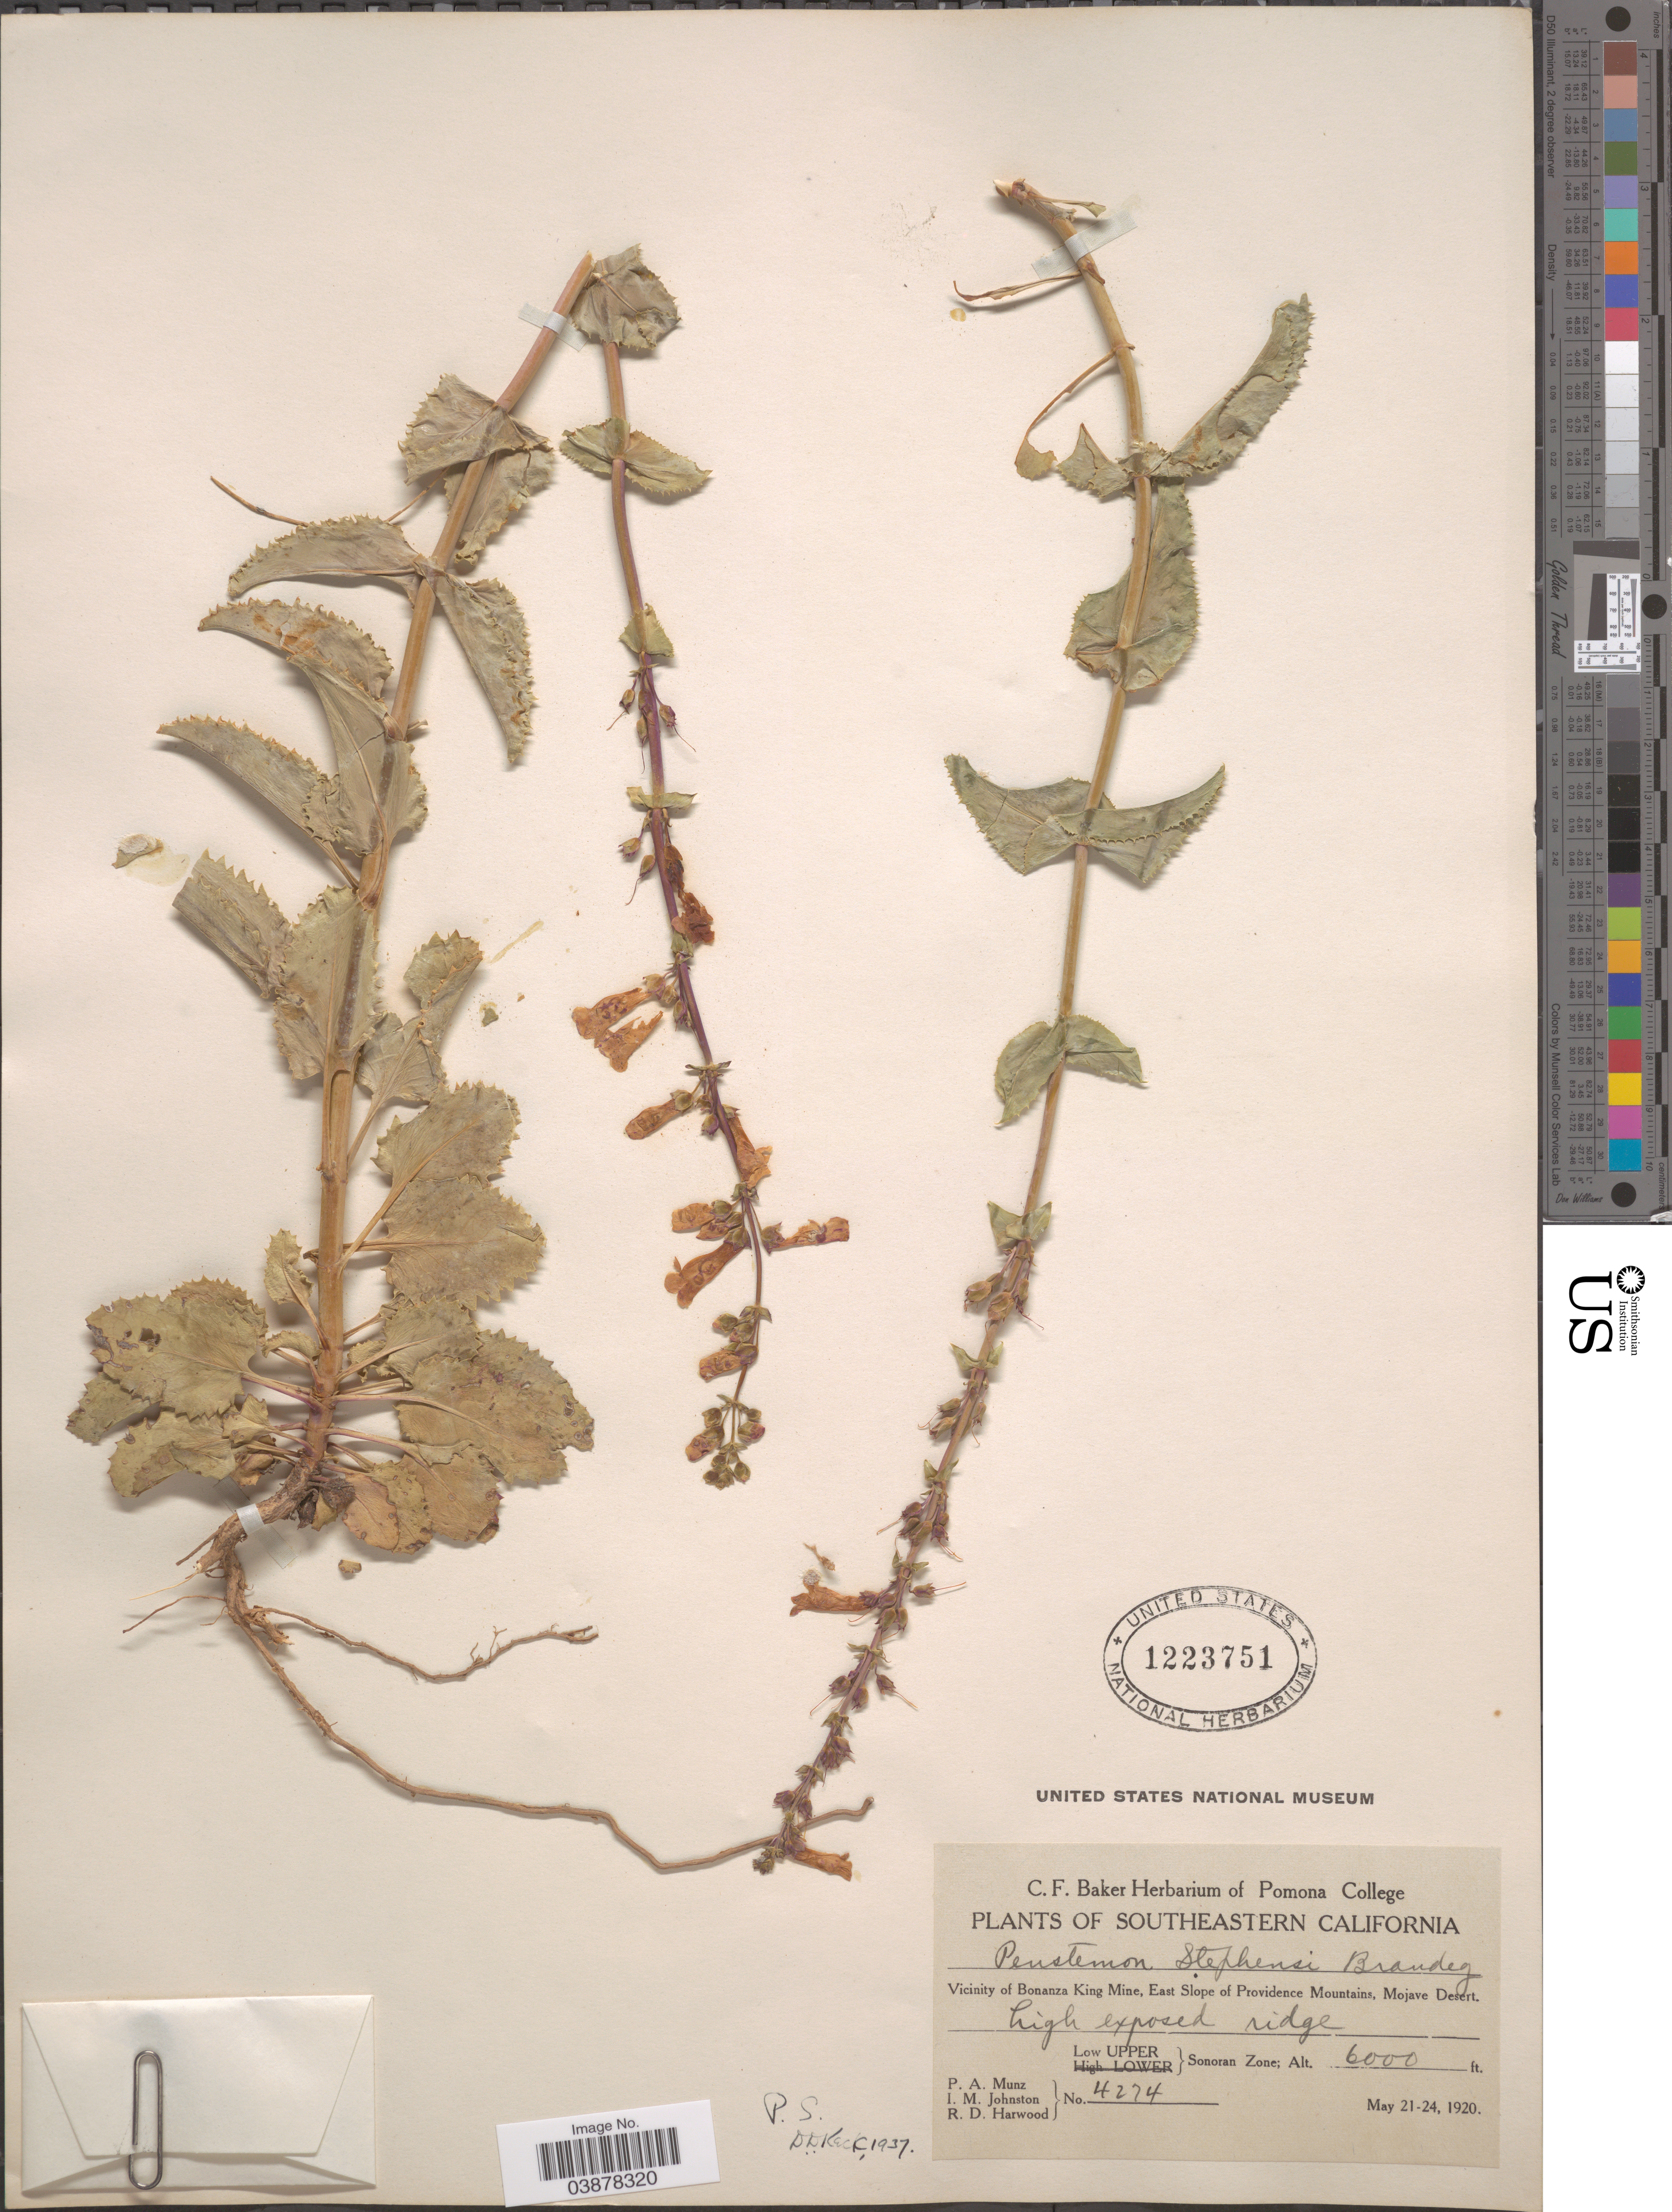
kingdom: Plantae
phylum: Tracheophyta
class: Magnoliopsida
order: Lamiales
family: Plantaginaceae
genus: Penstemon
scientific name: Penstemon stephensii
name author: Brandegee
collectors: P. A. Munz, I.M. Johnston & R. Harwood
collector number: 4274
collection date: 1920-05-21/1920-05-24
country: United States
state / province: California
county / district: San Bernardino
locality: Southeastern California. Vicinity of Bonanza King Mine, East Slope of Providence Mountains, Mojave Desert. High exposed ridge. Low Upper Sonoran Zone.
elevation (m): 1829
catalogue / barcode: US 1223751